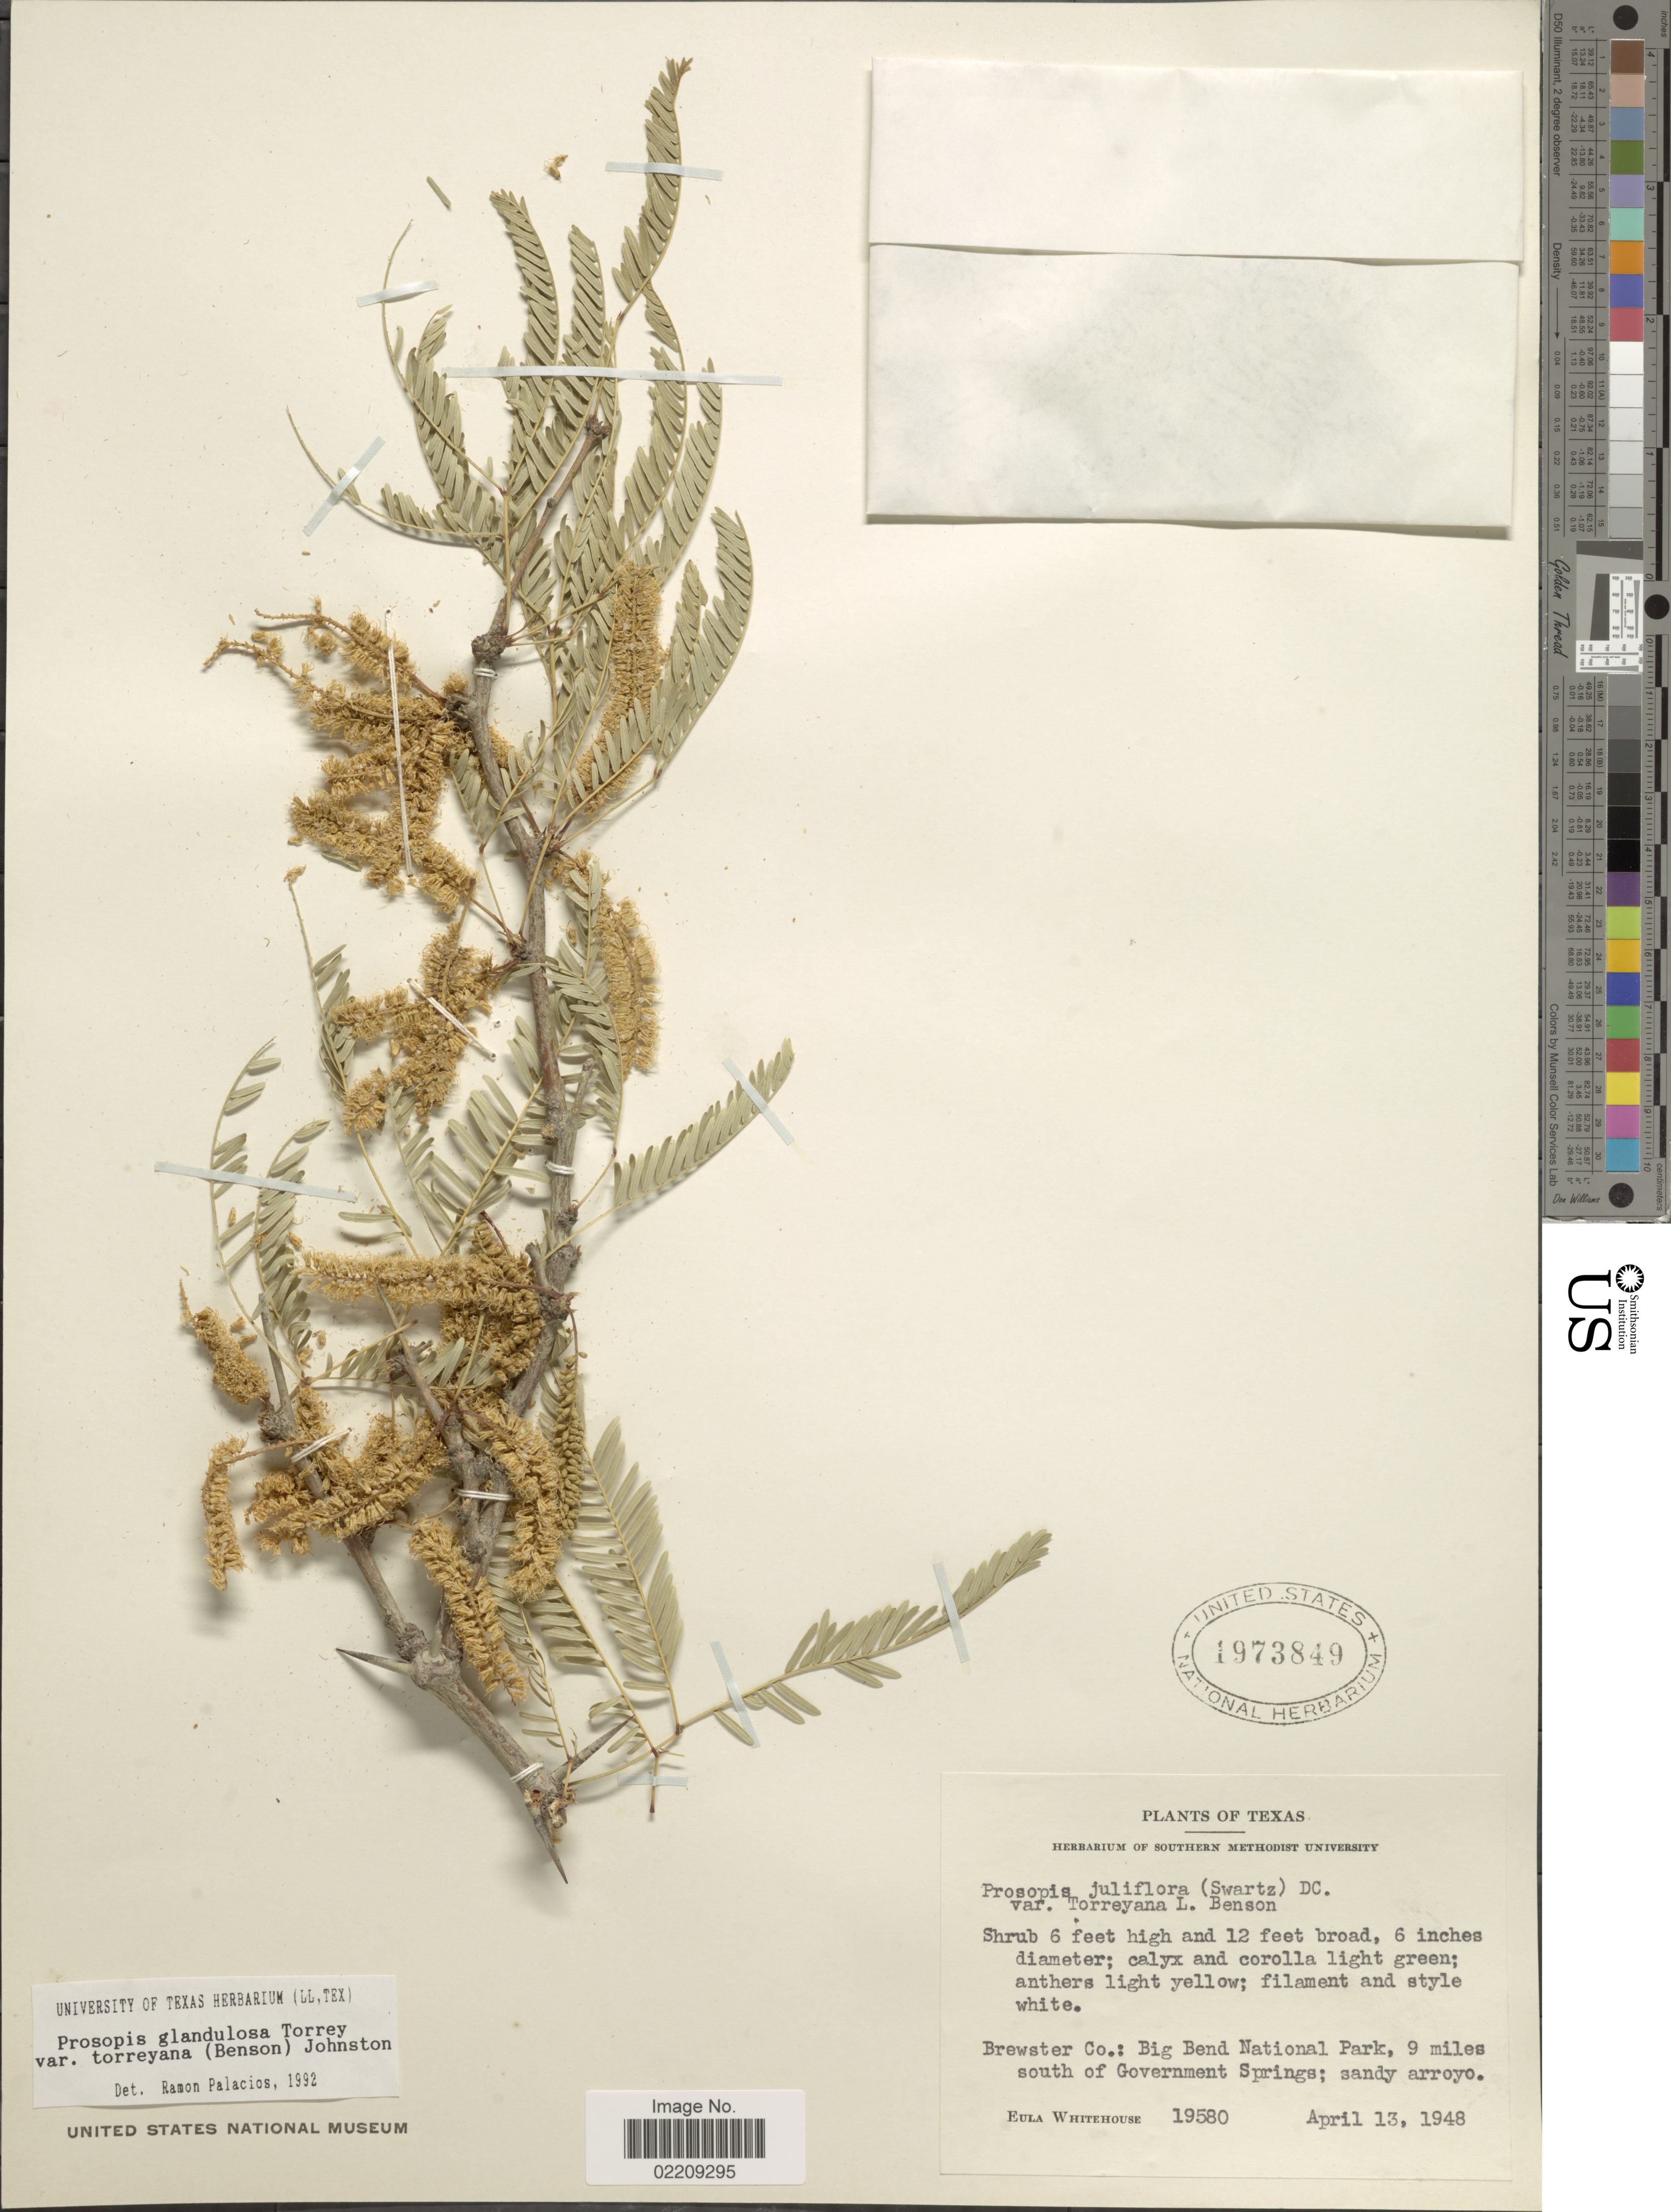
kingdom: Plantae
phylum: Tracheophyta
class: Magnoliopsida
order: Fabales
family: Fabaceae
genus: Neltuma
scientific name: Neltuma odorata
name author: (Torr. & Frém.) C. E. Hughes & G.P. Lewis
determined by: Strong, Mark T., (BOT), Smithsonian Institution - National Museum of Natural History (UNITED STATES)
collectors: E. Whitehouse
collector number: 19580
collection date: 1948-04-13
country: United States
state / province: Texas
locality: Brewster Co.: Big Bend National Park, 9 miles south of Government Springs; sandy arroyo.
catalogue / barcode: US 1973849